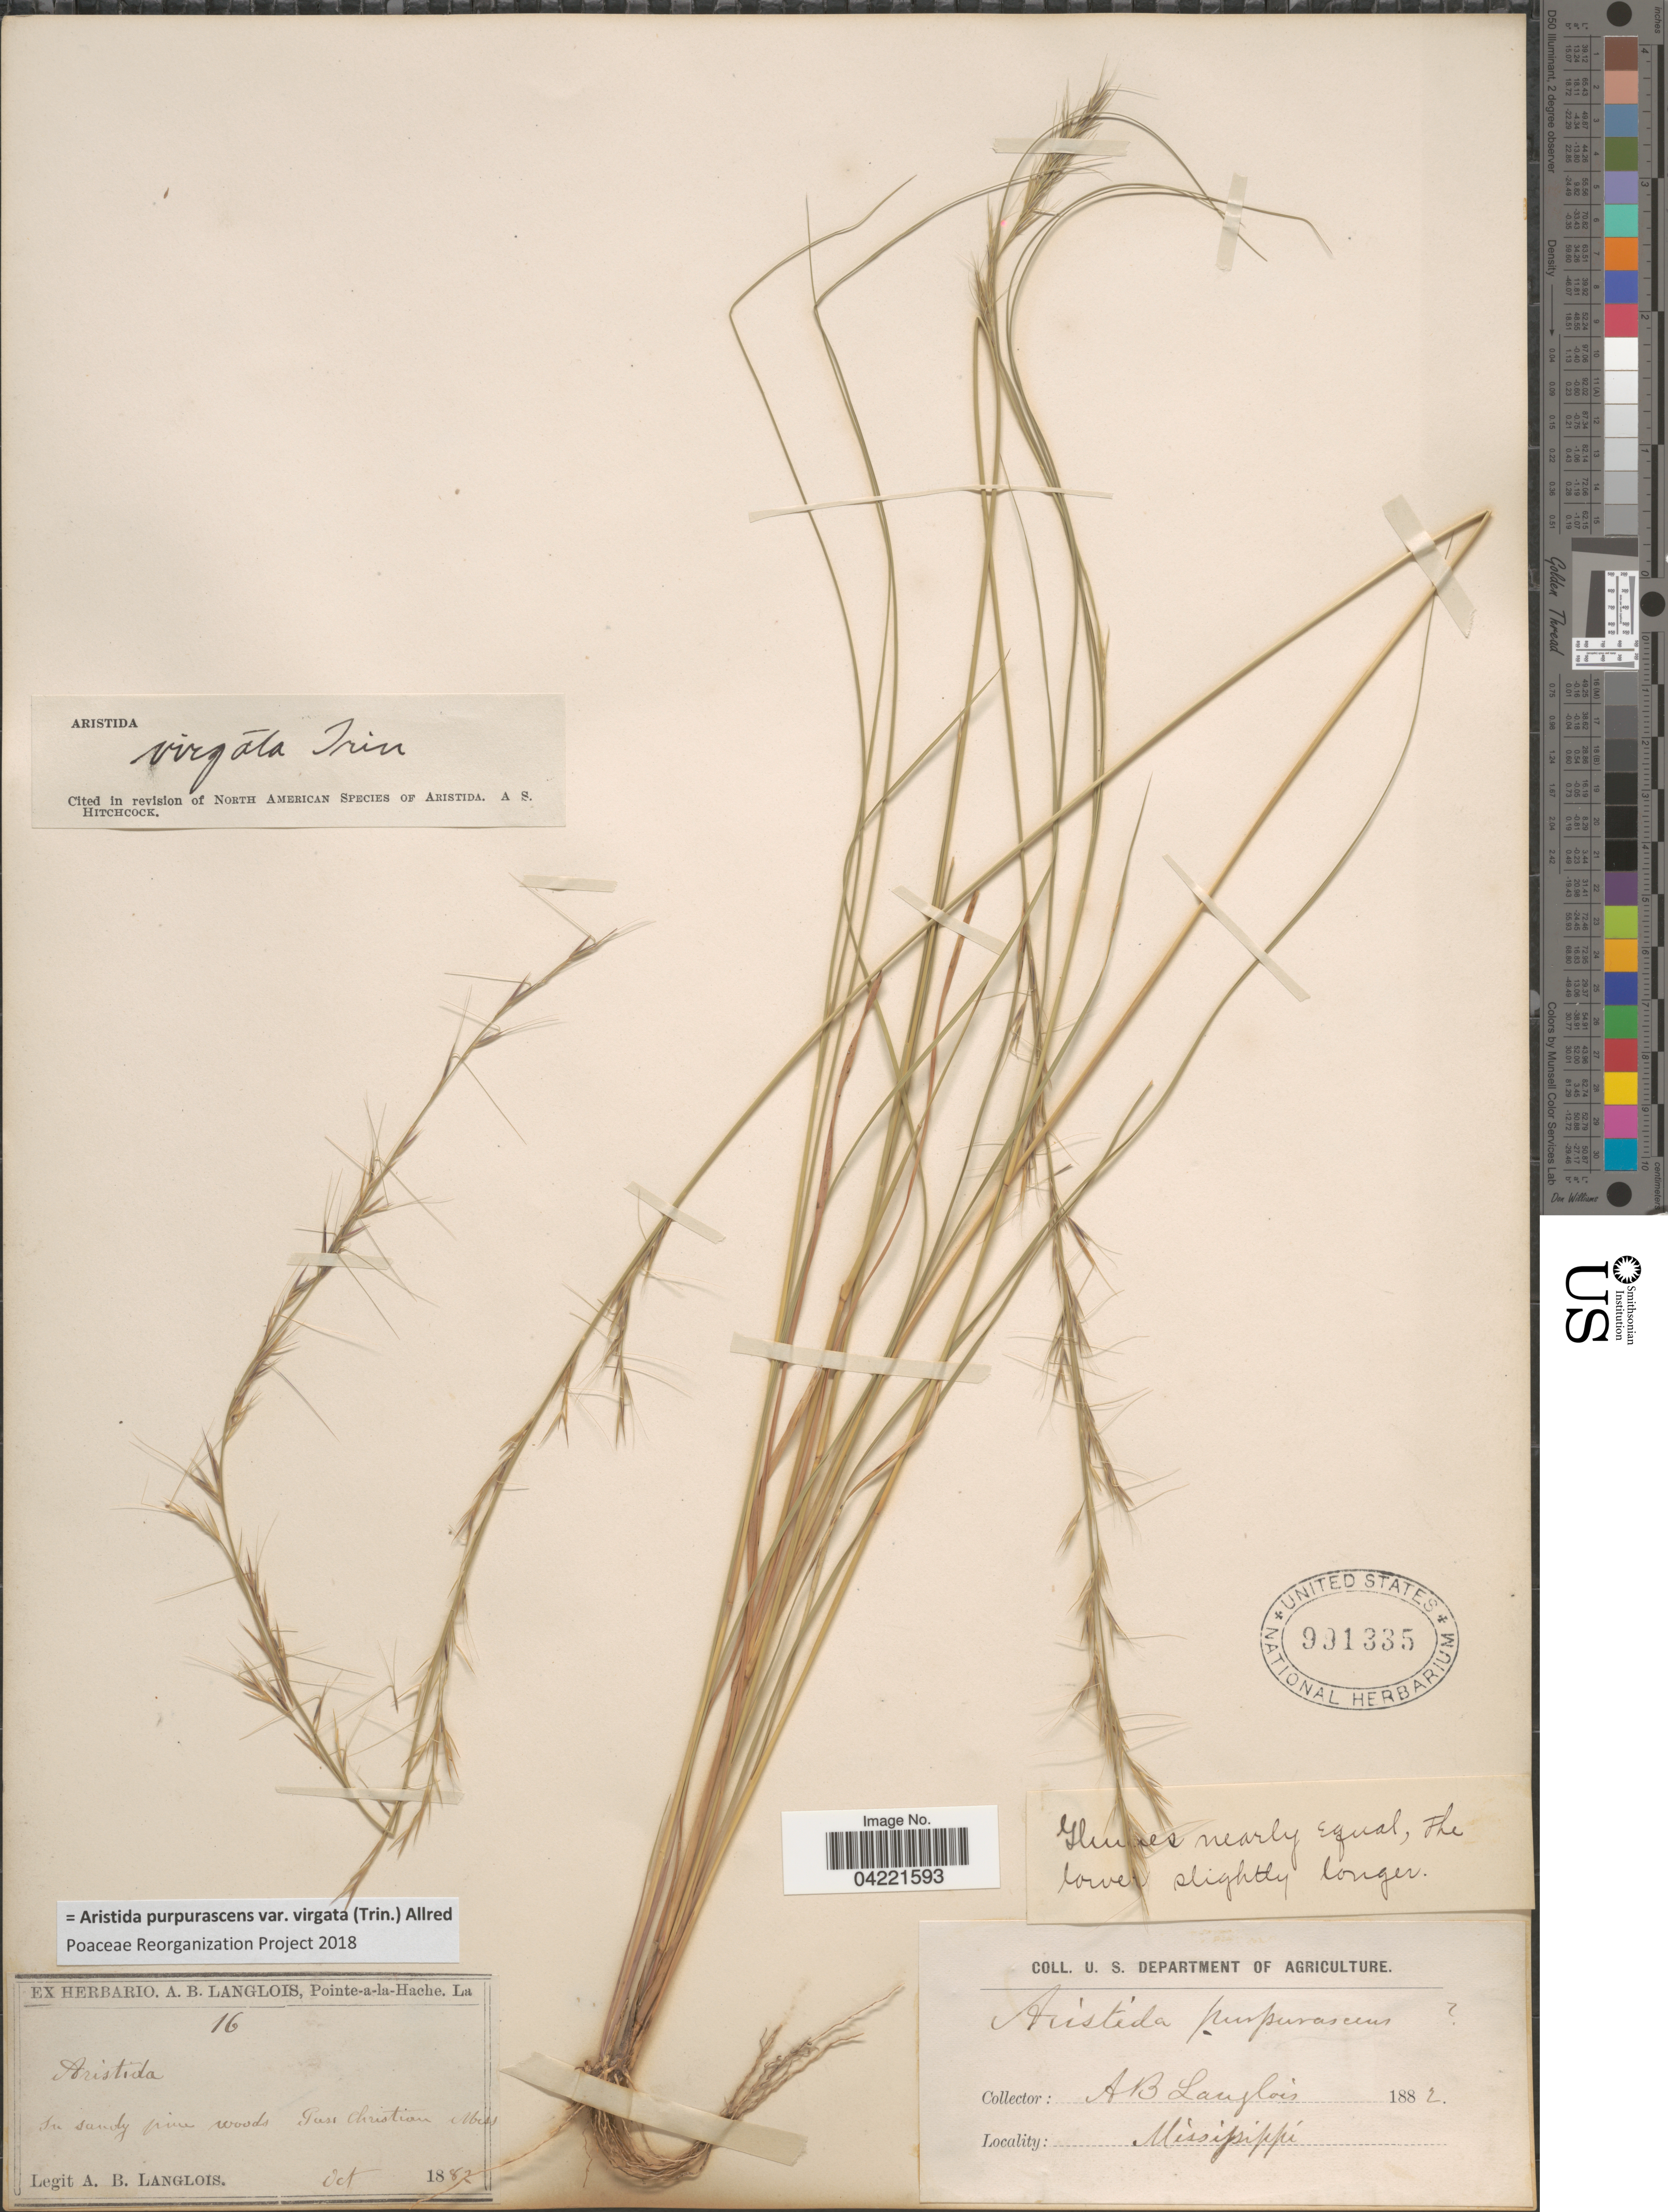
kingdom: Plantae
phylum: Tracheophyta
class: Liliopsida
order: Poales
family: Poaceae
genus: Aristida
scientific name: Aristida purpurascens var. virgata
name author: (Trin.) Allred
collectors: A. Langlois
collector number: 16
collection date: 1882-10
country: United States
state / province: Mississippi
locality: Pass Christian.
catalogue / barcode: US 991335